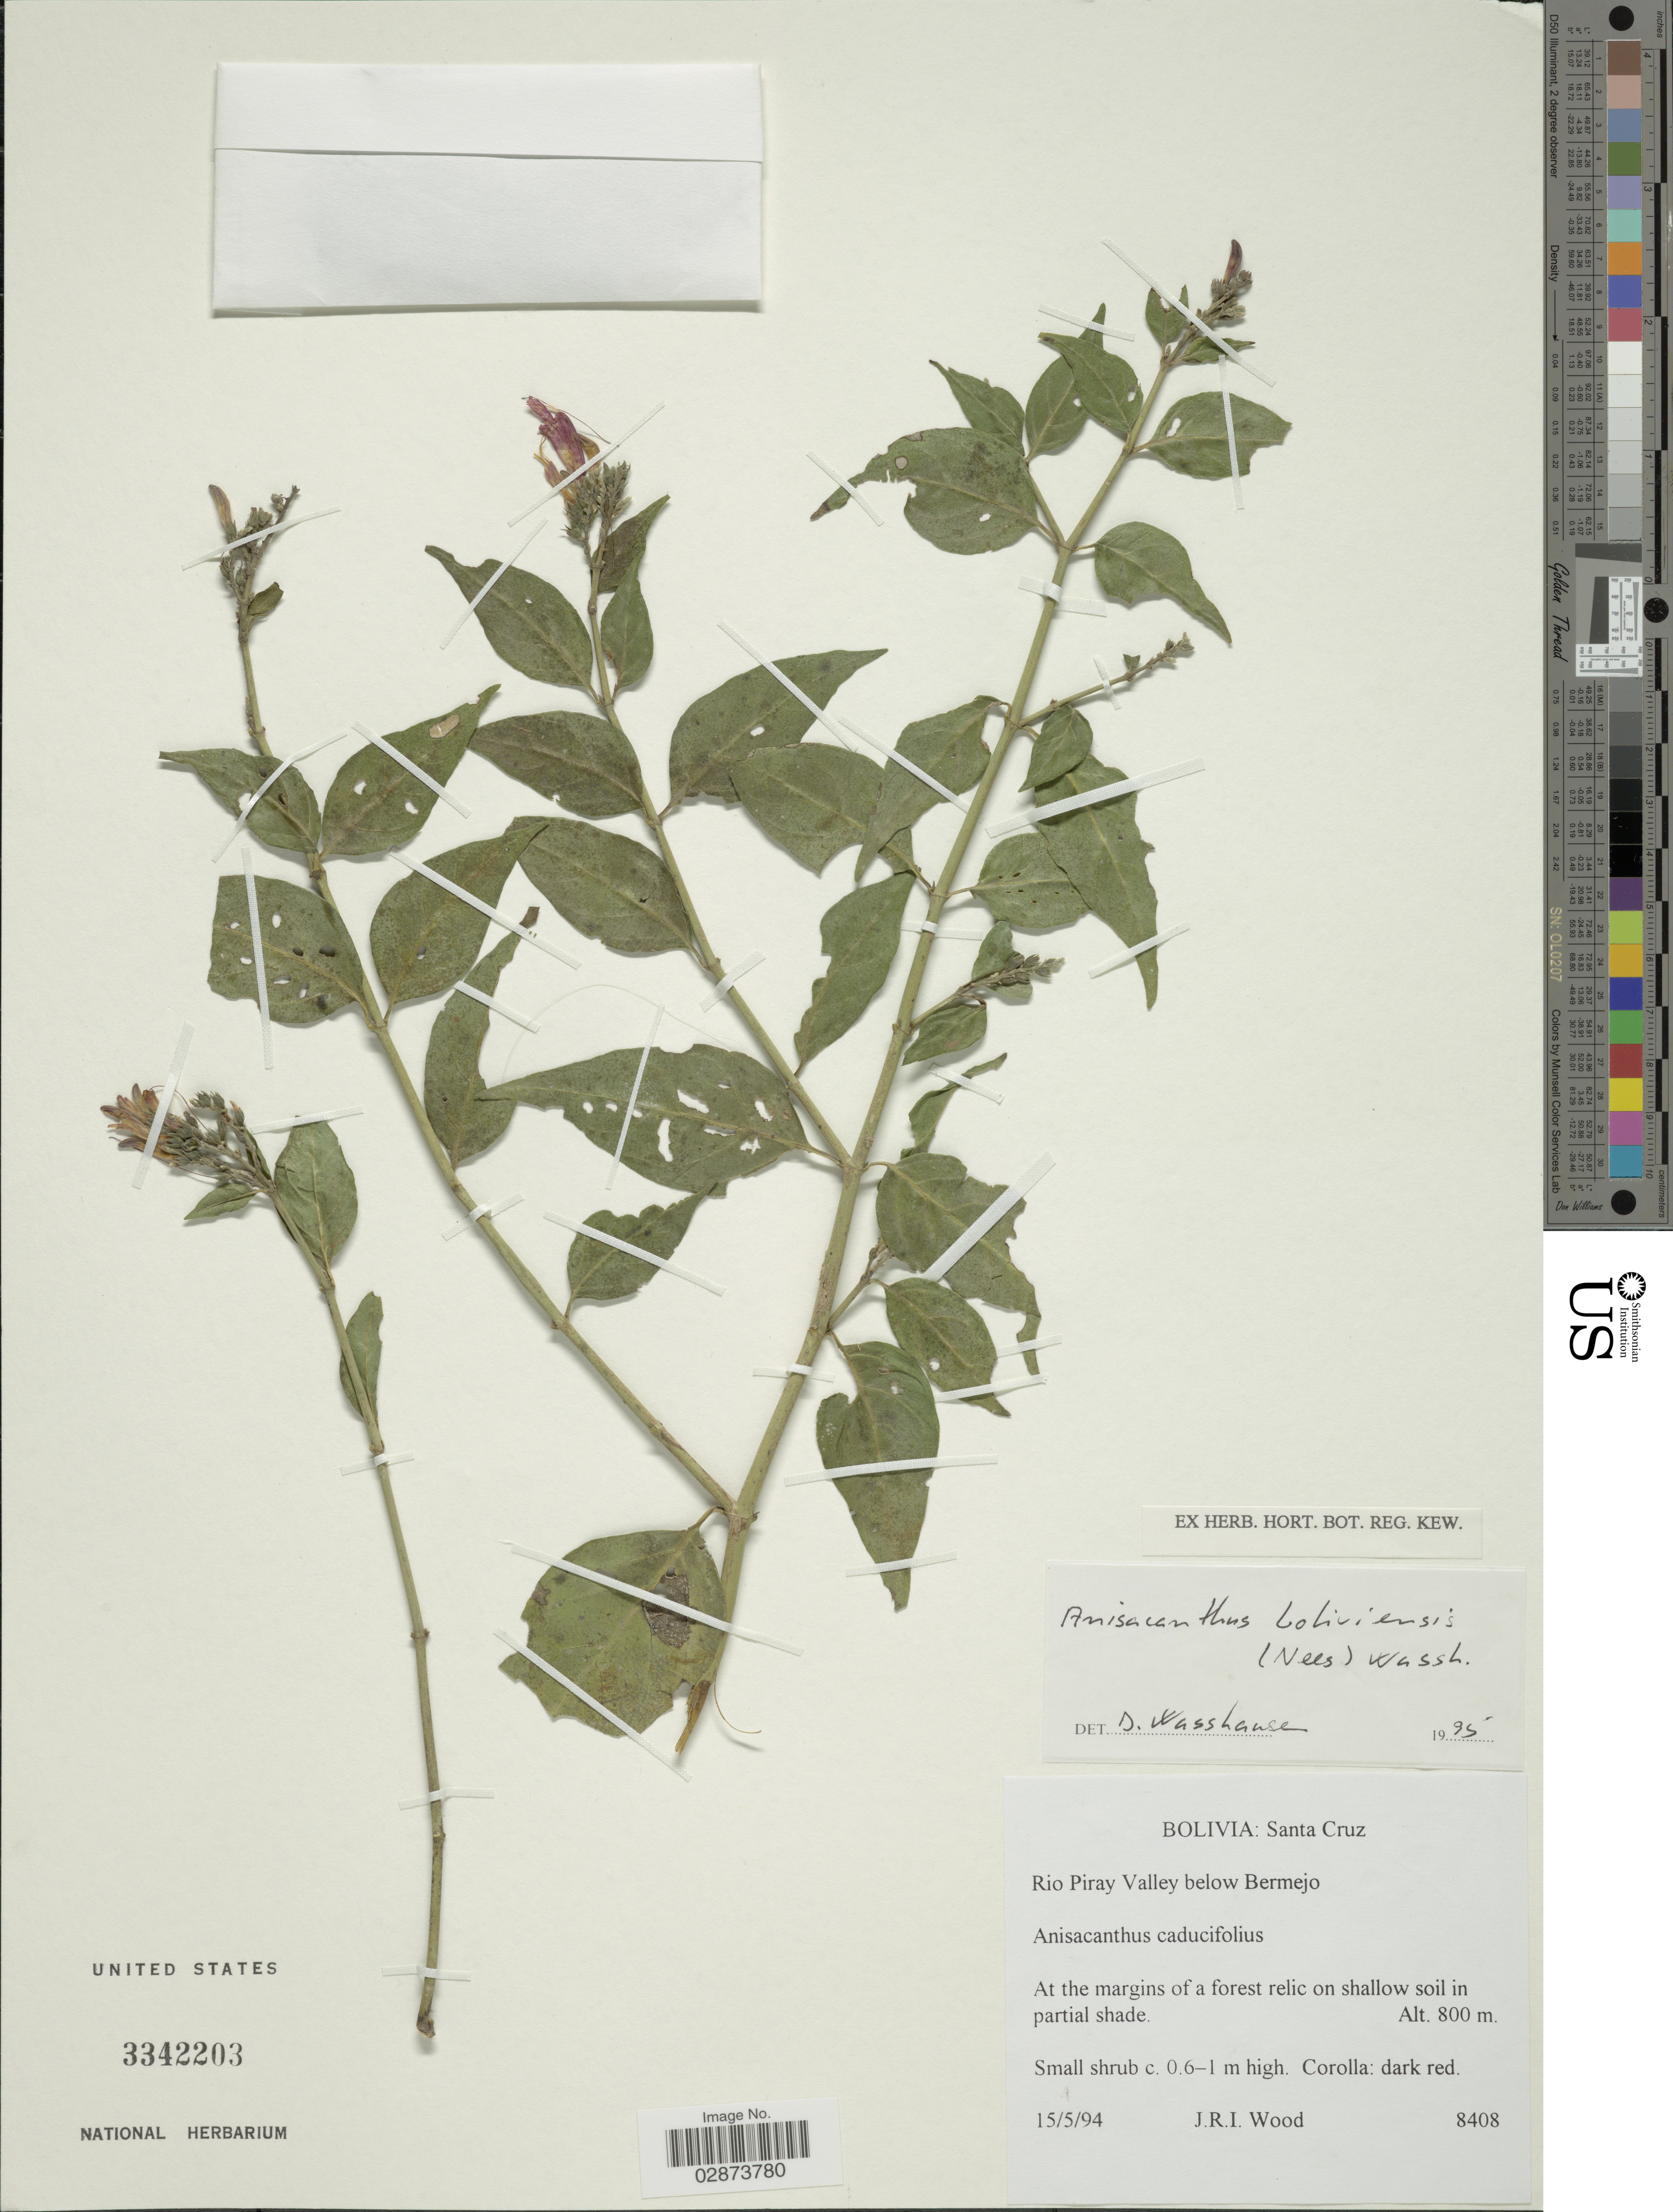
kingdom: Plantae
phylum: Tracheophyta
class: Magnoliopsida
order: Lamiales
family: Acanthaceae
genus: Thyrsacanthus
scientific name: Thyrsacanthus boliviensis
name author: (Nees) A.L.A. Côrtes & Rapini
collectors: J. R. I. Wood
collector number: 8408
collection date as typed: Transcribed d/m/y: 15/5/94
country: Bolivia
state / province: Santa Cruz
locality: Rio Piray Valley below Bermejo.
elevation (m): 800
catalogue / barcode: US 3342203